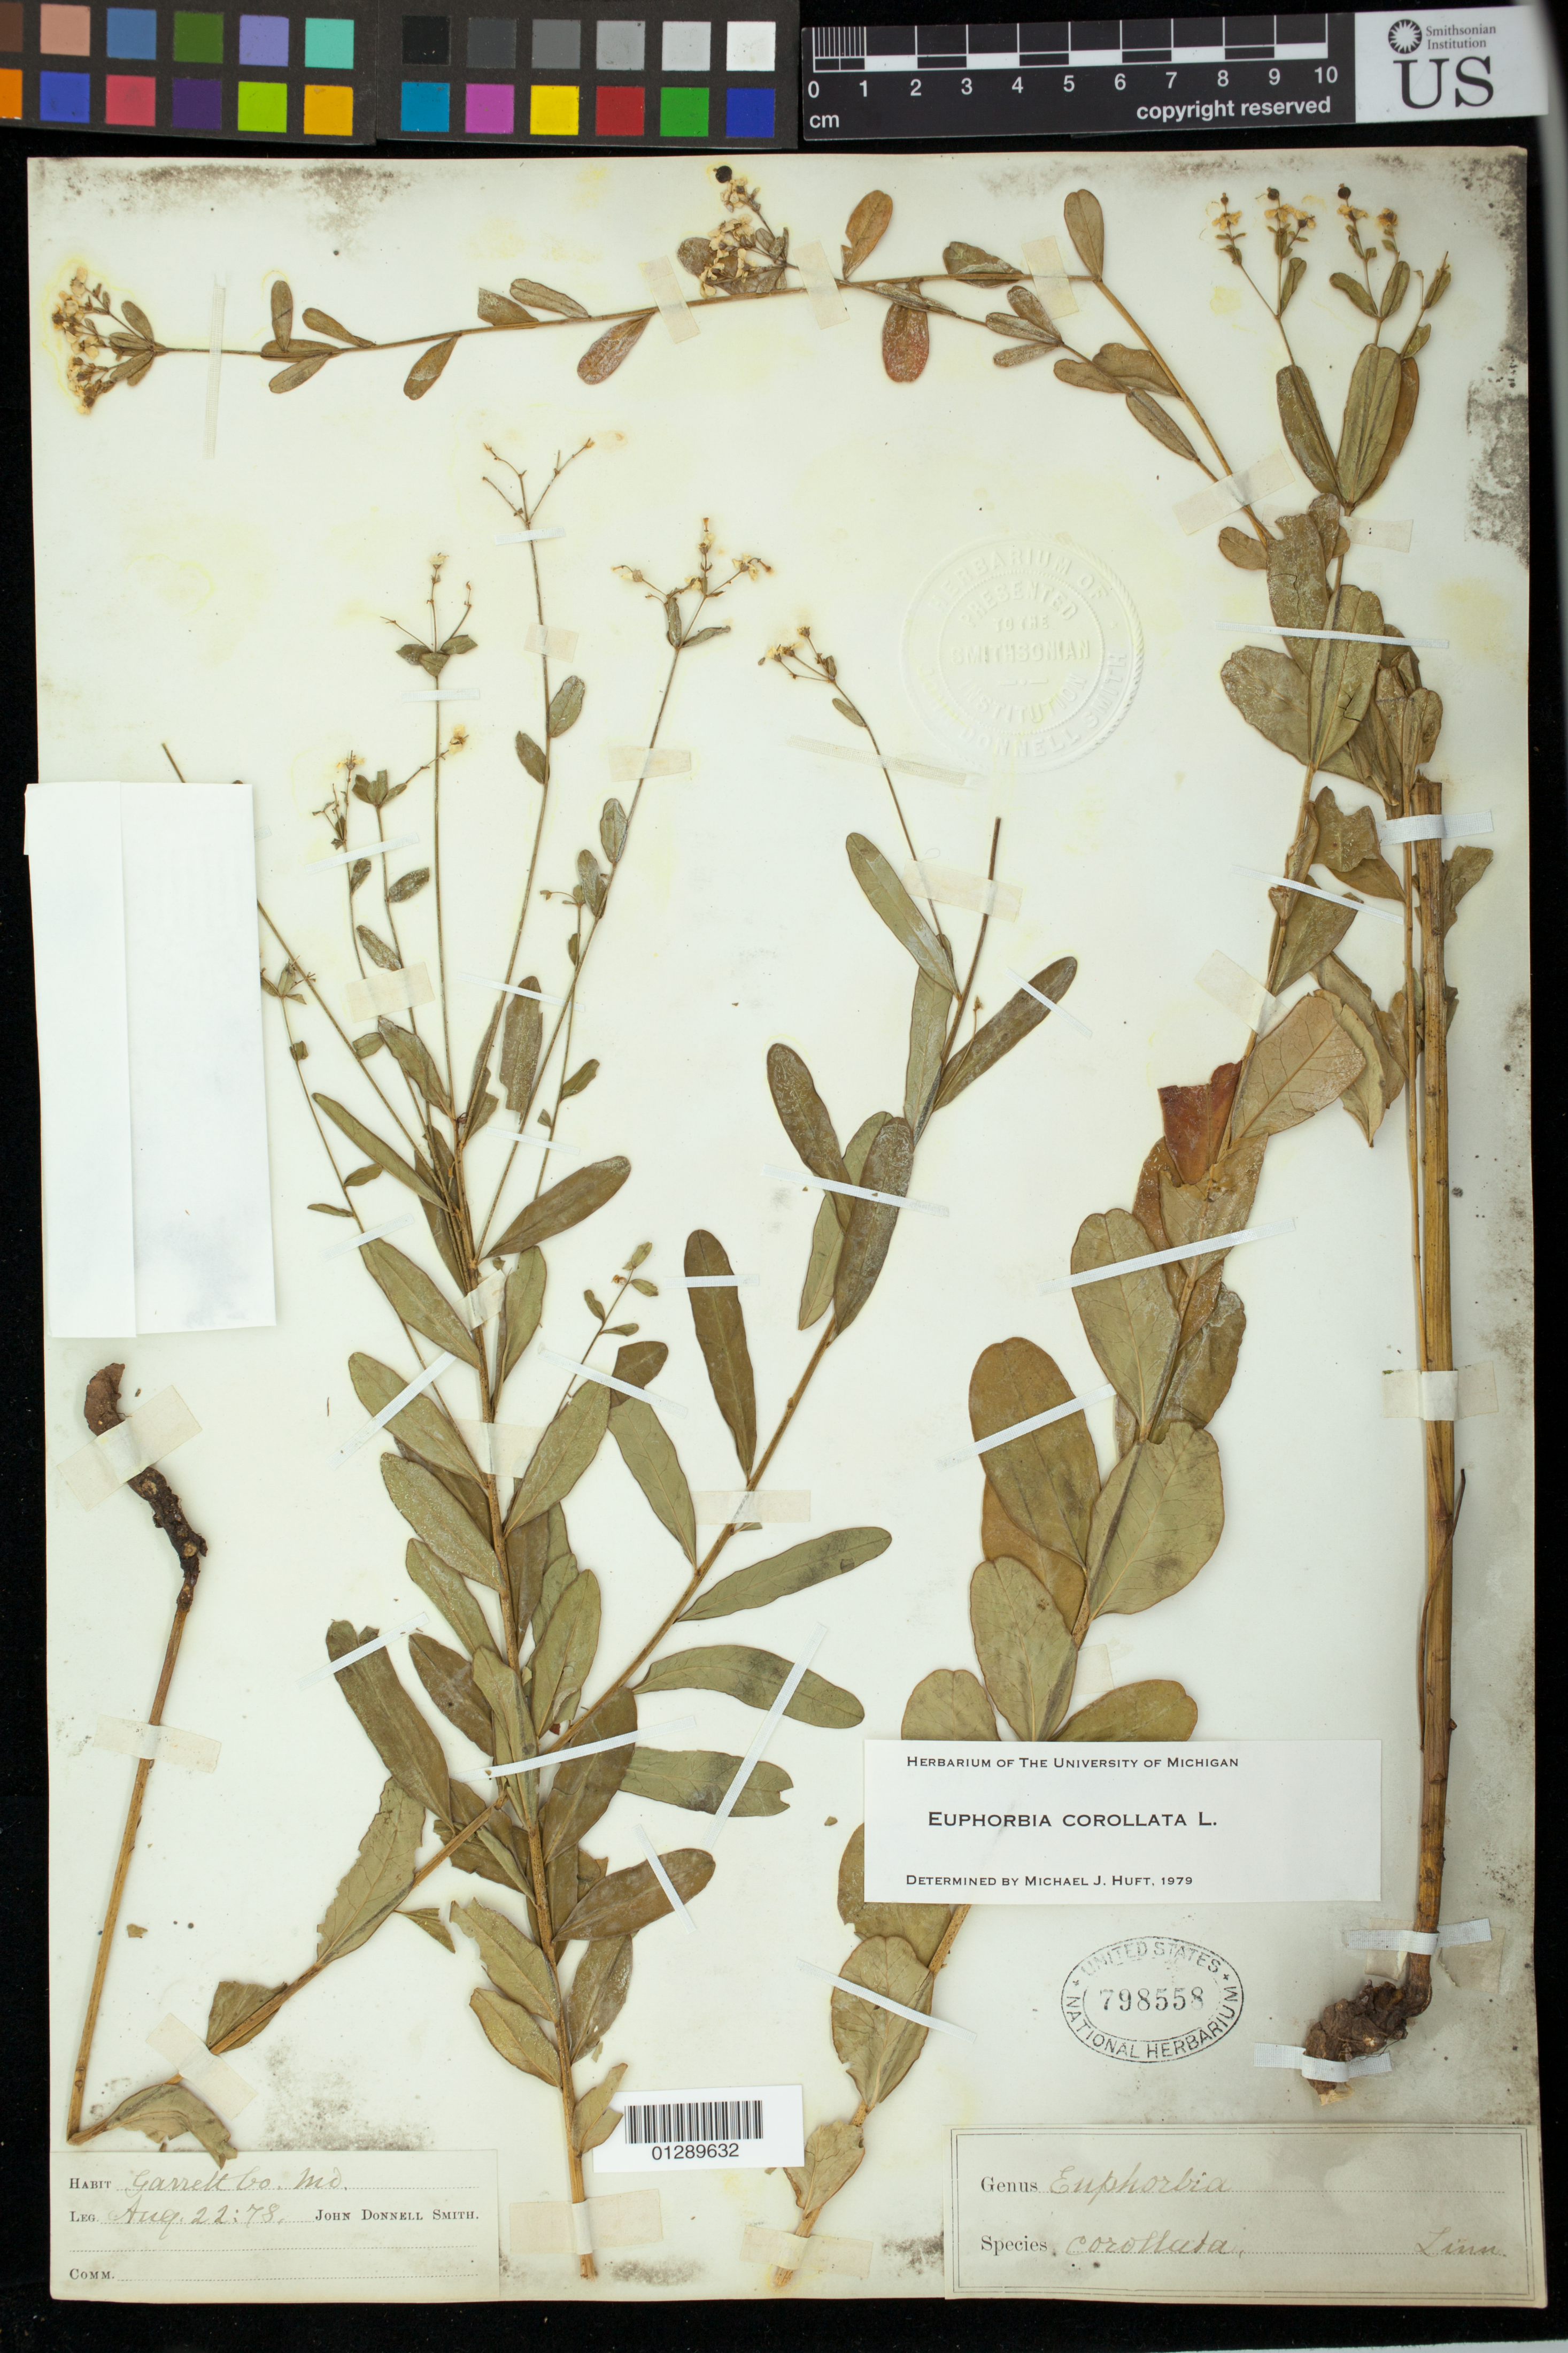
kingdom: Plantae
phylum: Tracheophyta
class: Magnoliopsida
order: Malpighiales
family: Euphorbiaceae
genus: Euphorbia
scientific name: Euphorbia corollata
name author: L.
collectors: J. Smith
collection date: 1878-08-22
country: United States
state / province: Maryland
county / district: Garrett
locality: Garrett Co. Md.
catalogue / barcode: US 798558